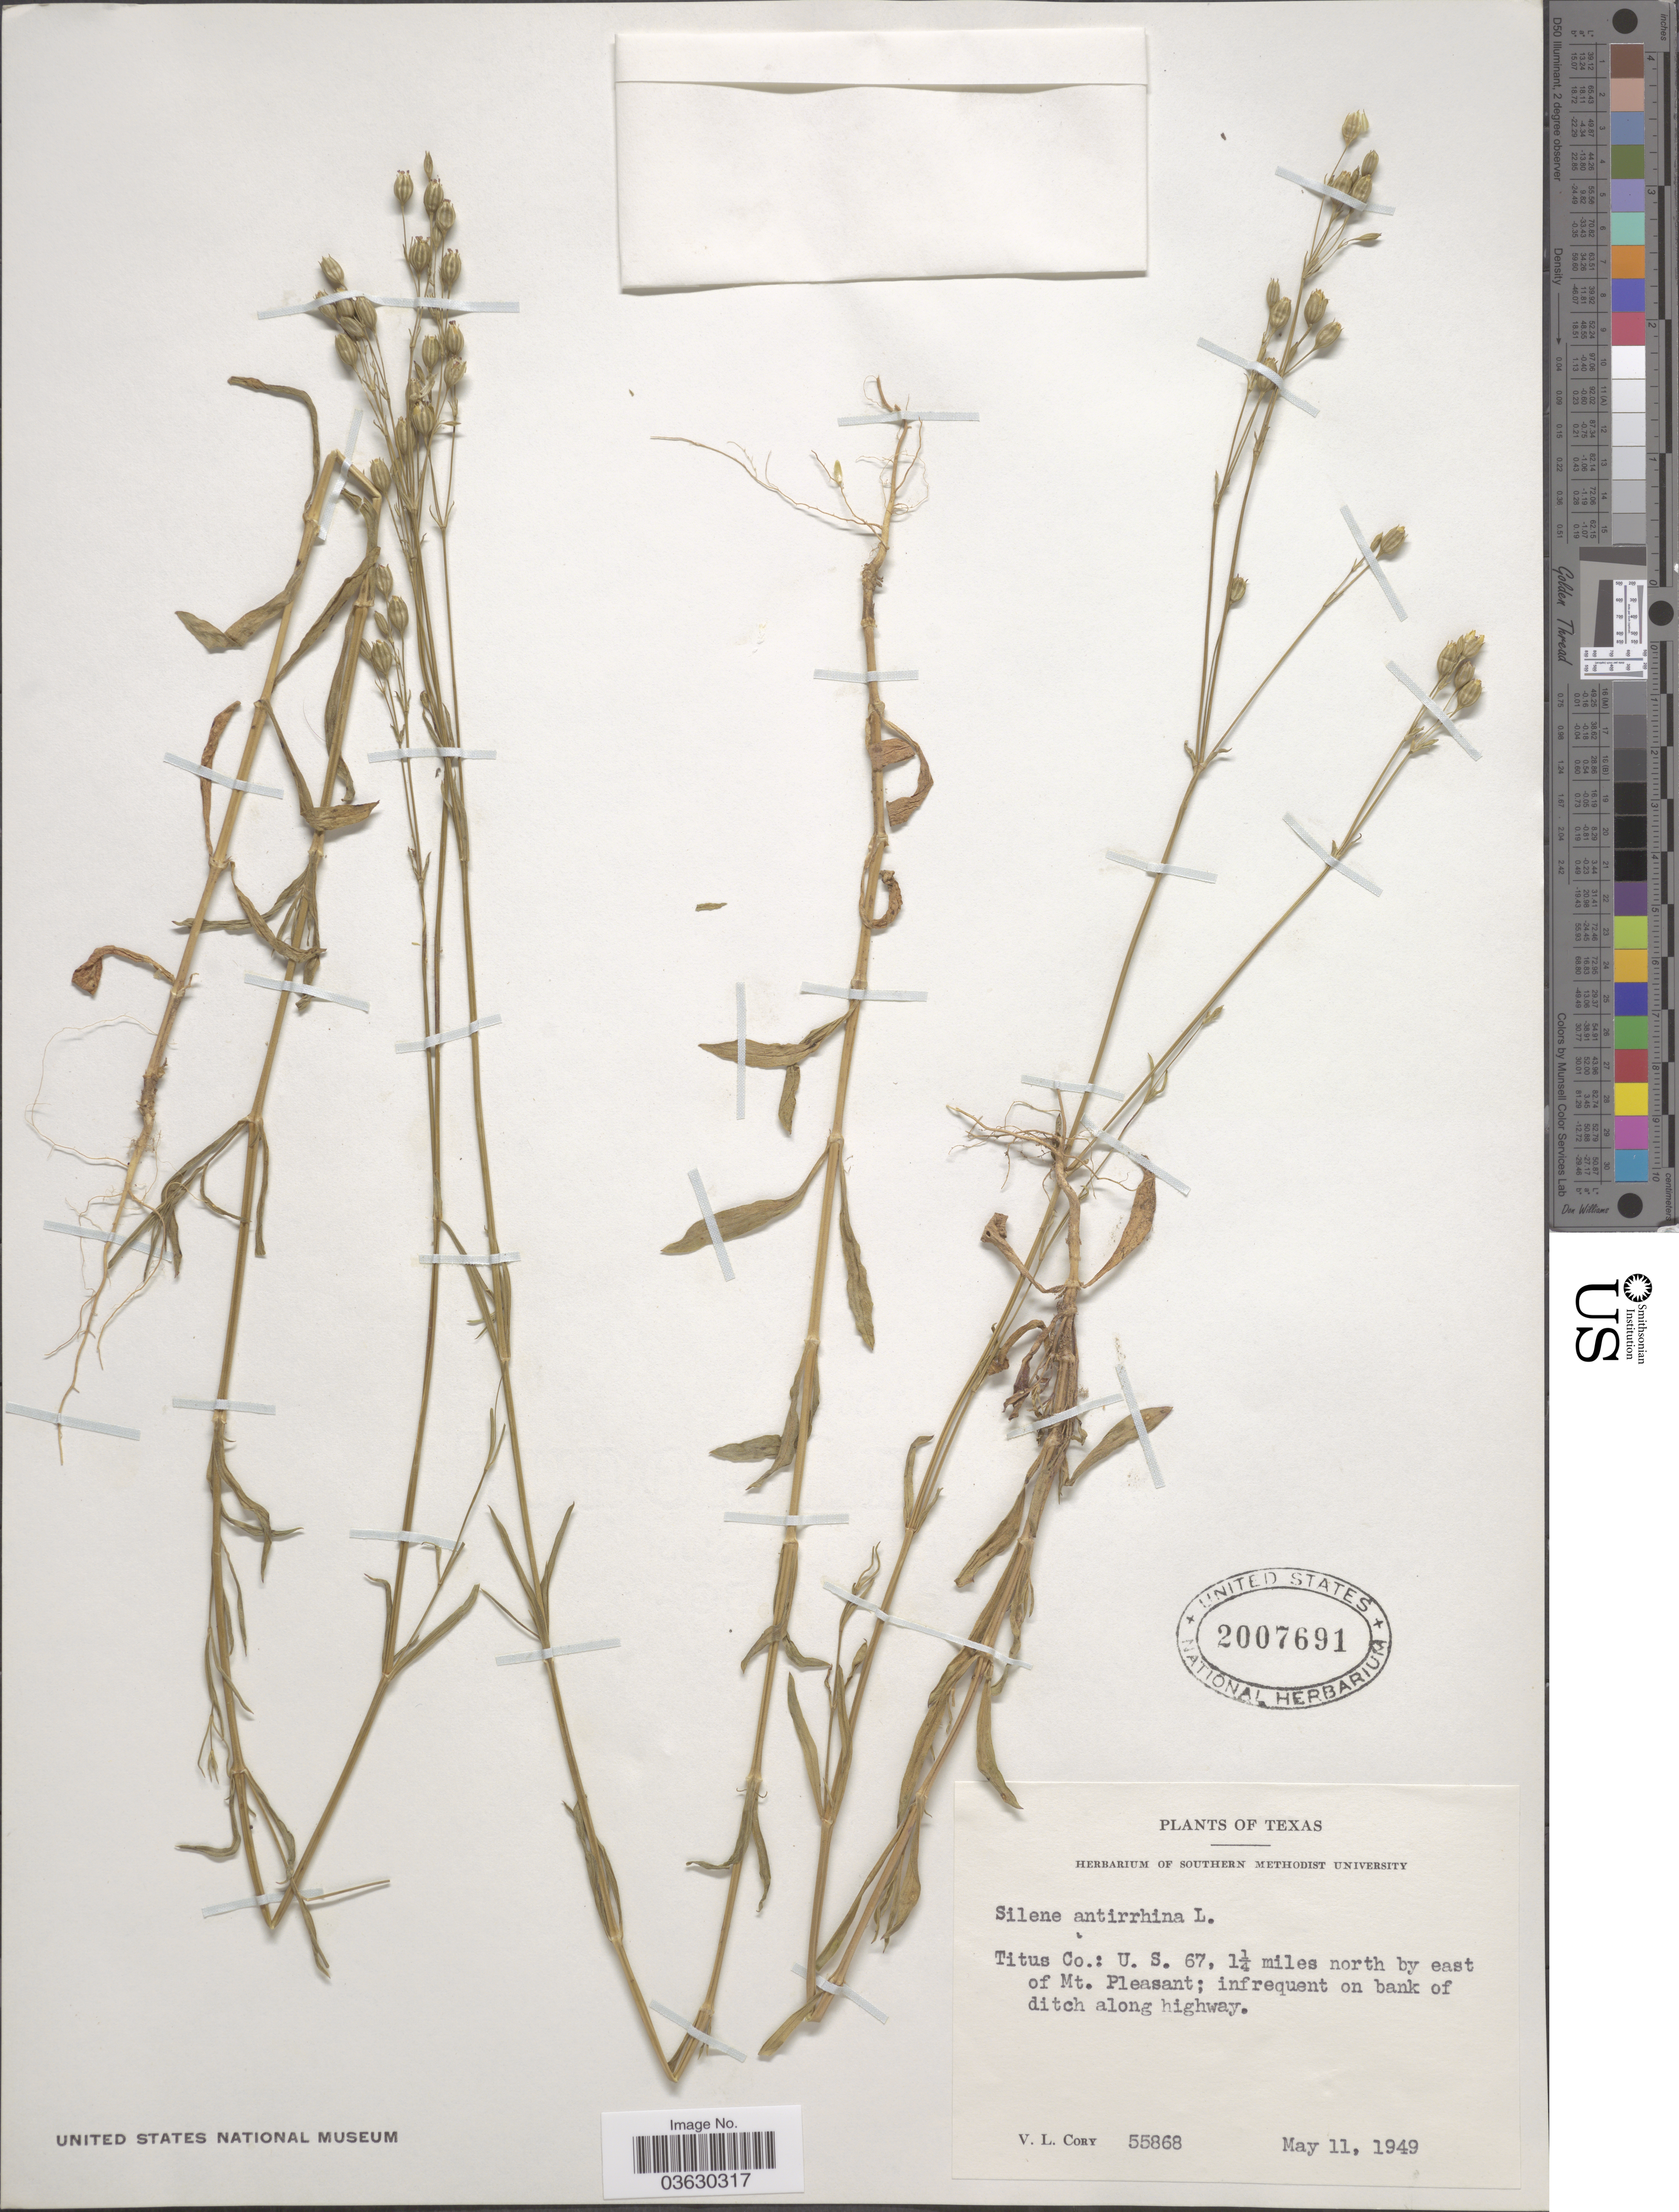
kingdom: Plantae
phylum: Tracheophyta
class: Magnoliopsida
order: Caryophyllales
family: Caryophyllaceae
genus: Silene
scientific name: Silene antirrhina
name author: L.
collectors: V. Cory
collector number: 55868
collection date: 1949-05-11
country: United States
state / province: Texas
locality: Titus Co.: U. S. 67, 1¼ miles north by east of Mt. Pleasant.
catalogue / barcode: US 2007691